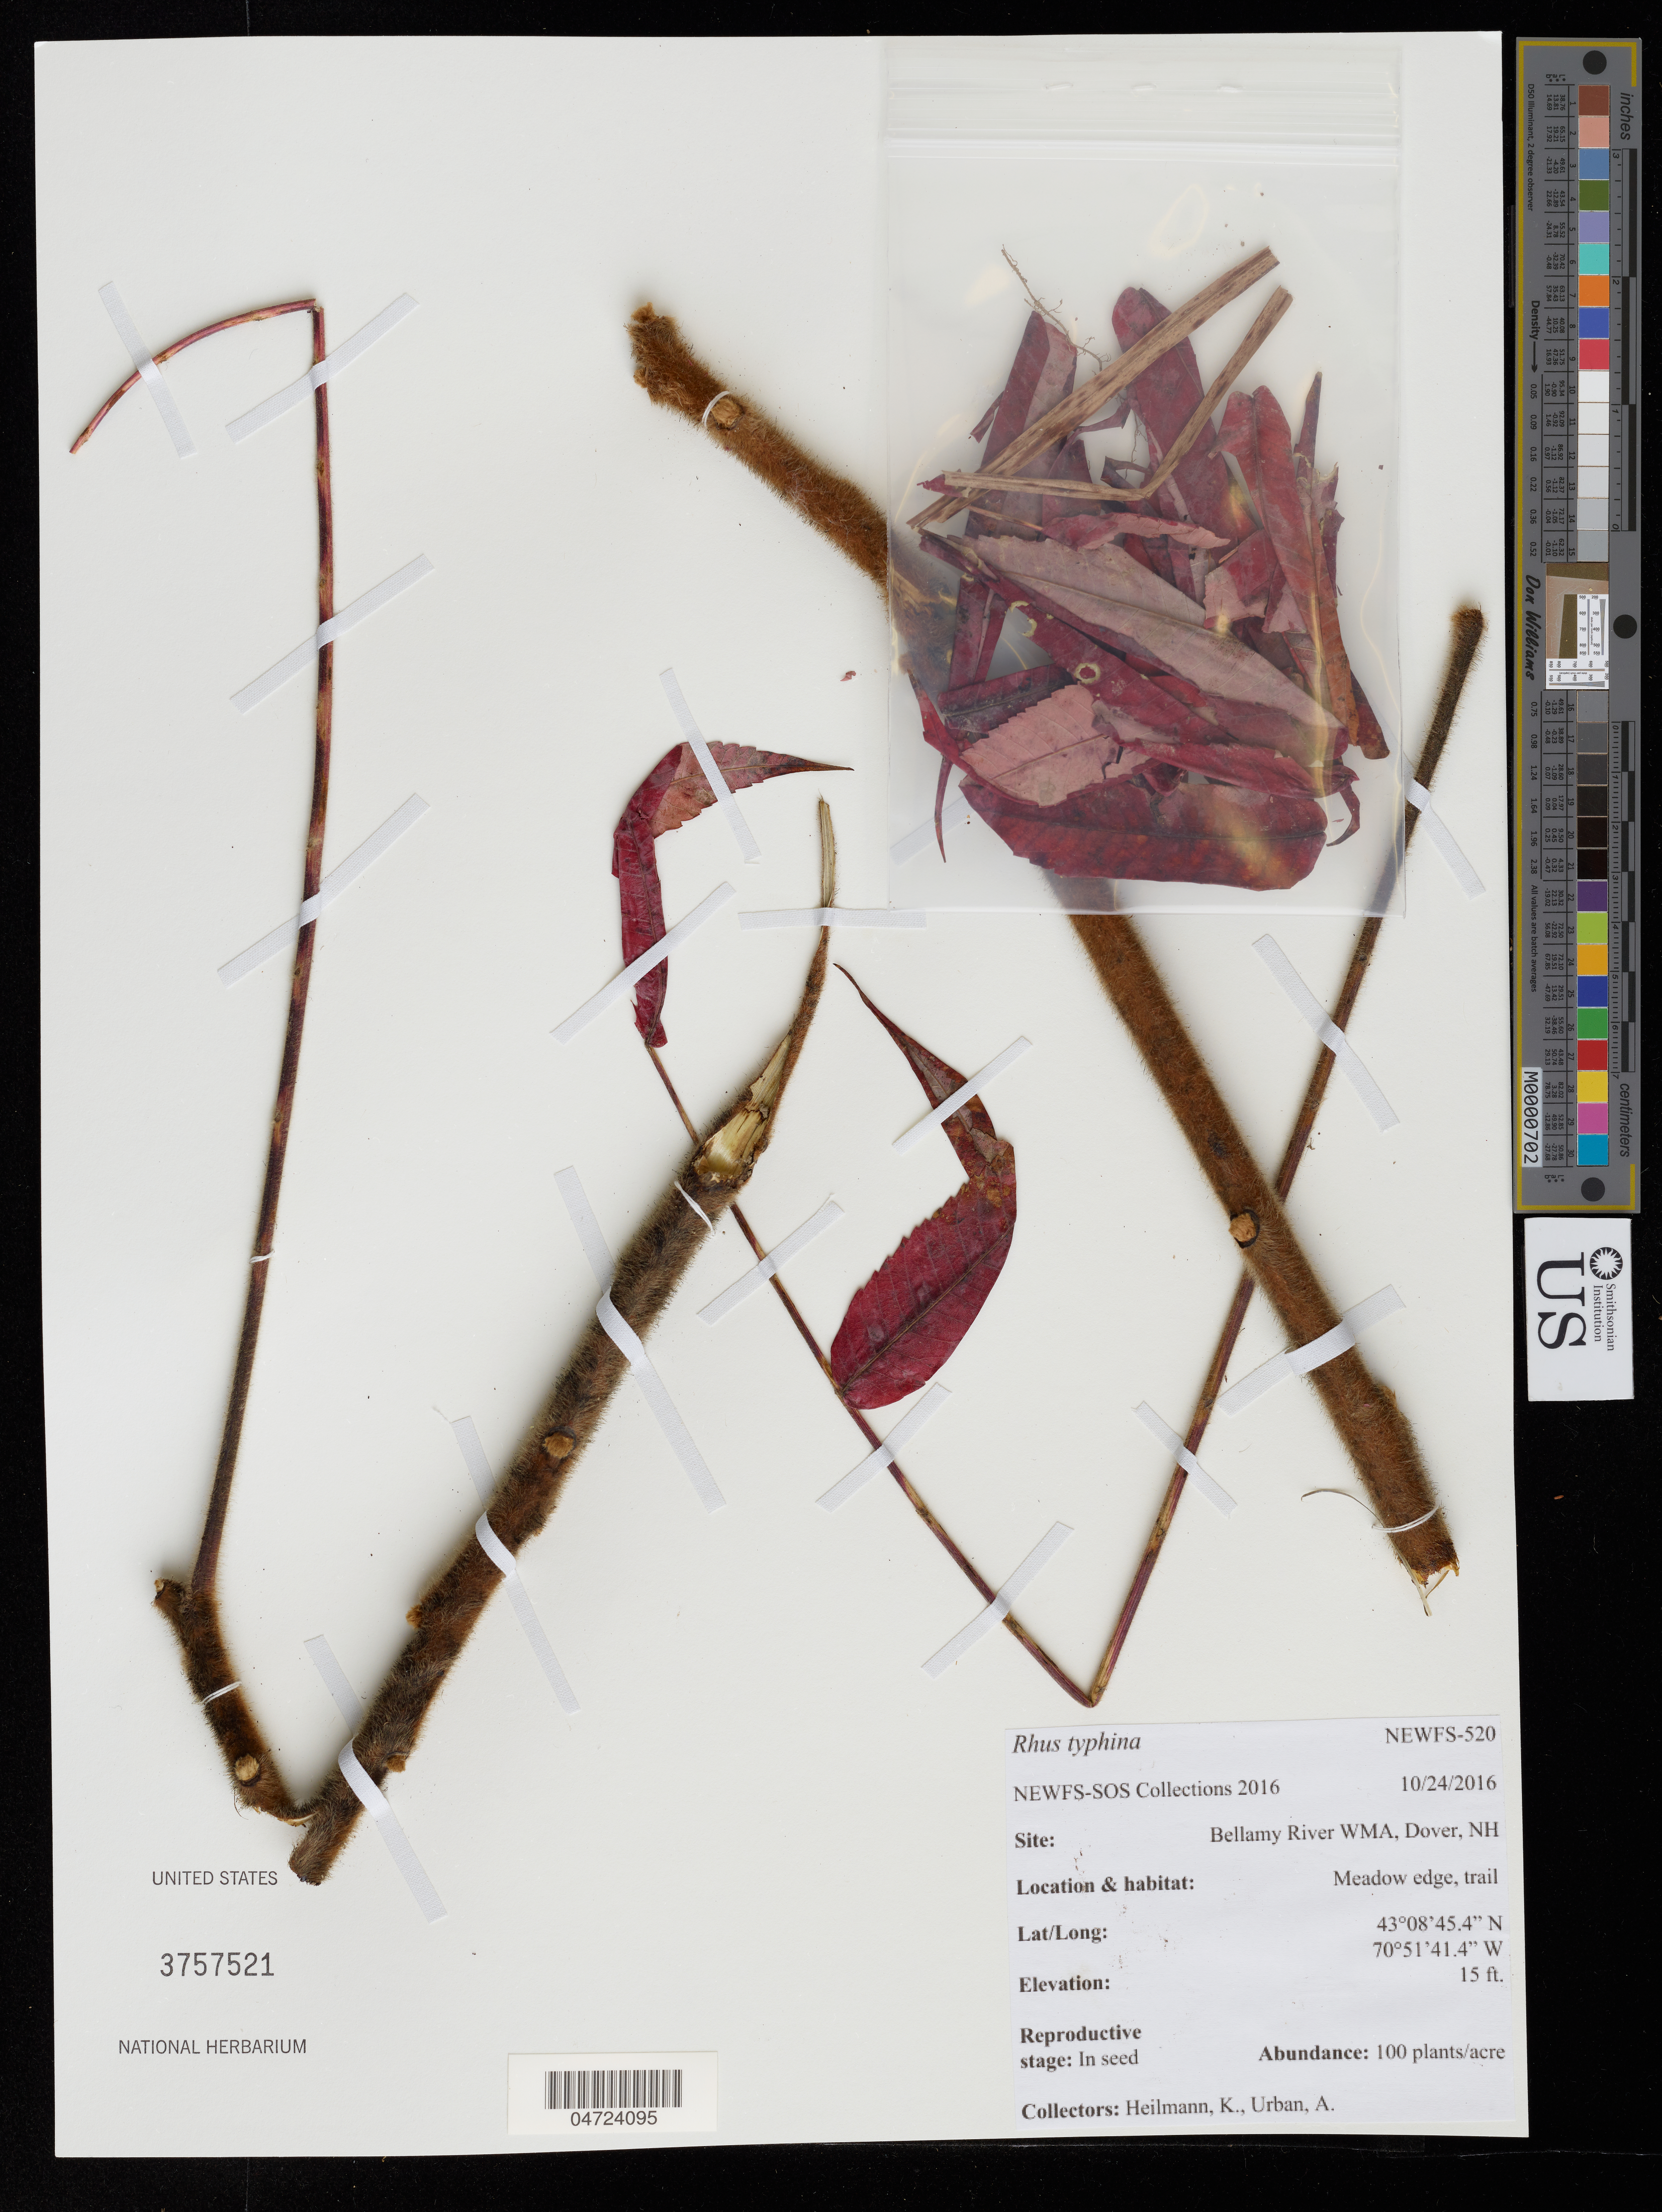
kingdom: Plantae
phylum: Tracheophyta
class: Magnoliopsida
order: Sapindales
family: Anacardiaceae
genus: Rhus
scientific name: Rhus typhina var. laciniata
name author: Alph. Wood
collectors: K. Heilmann & A. Urban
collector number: NEWFS-520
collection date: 2016-10-24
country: United States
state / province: New Hampshire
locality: Site: Bellamy River WMA, Dover, NH.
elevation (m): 5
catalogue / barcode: US 3757521